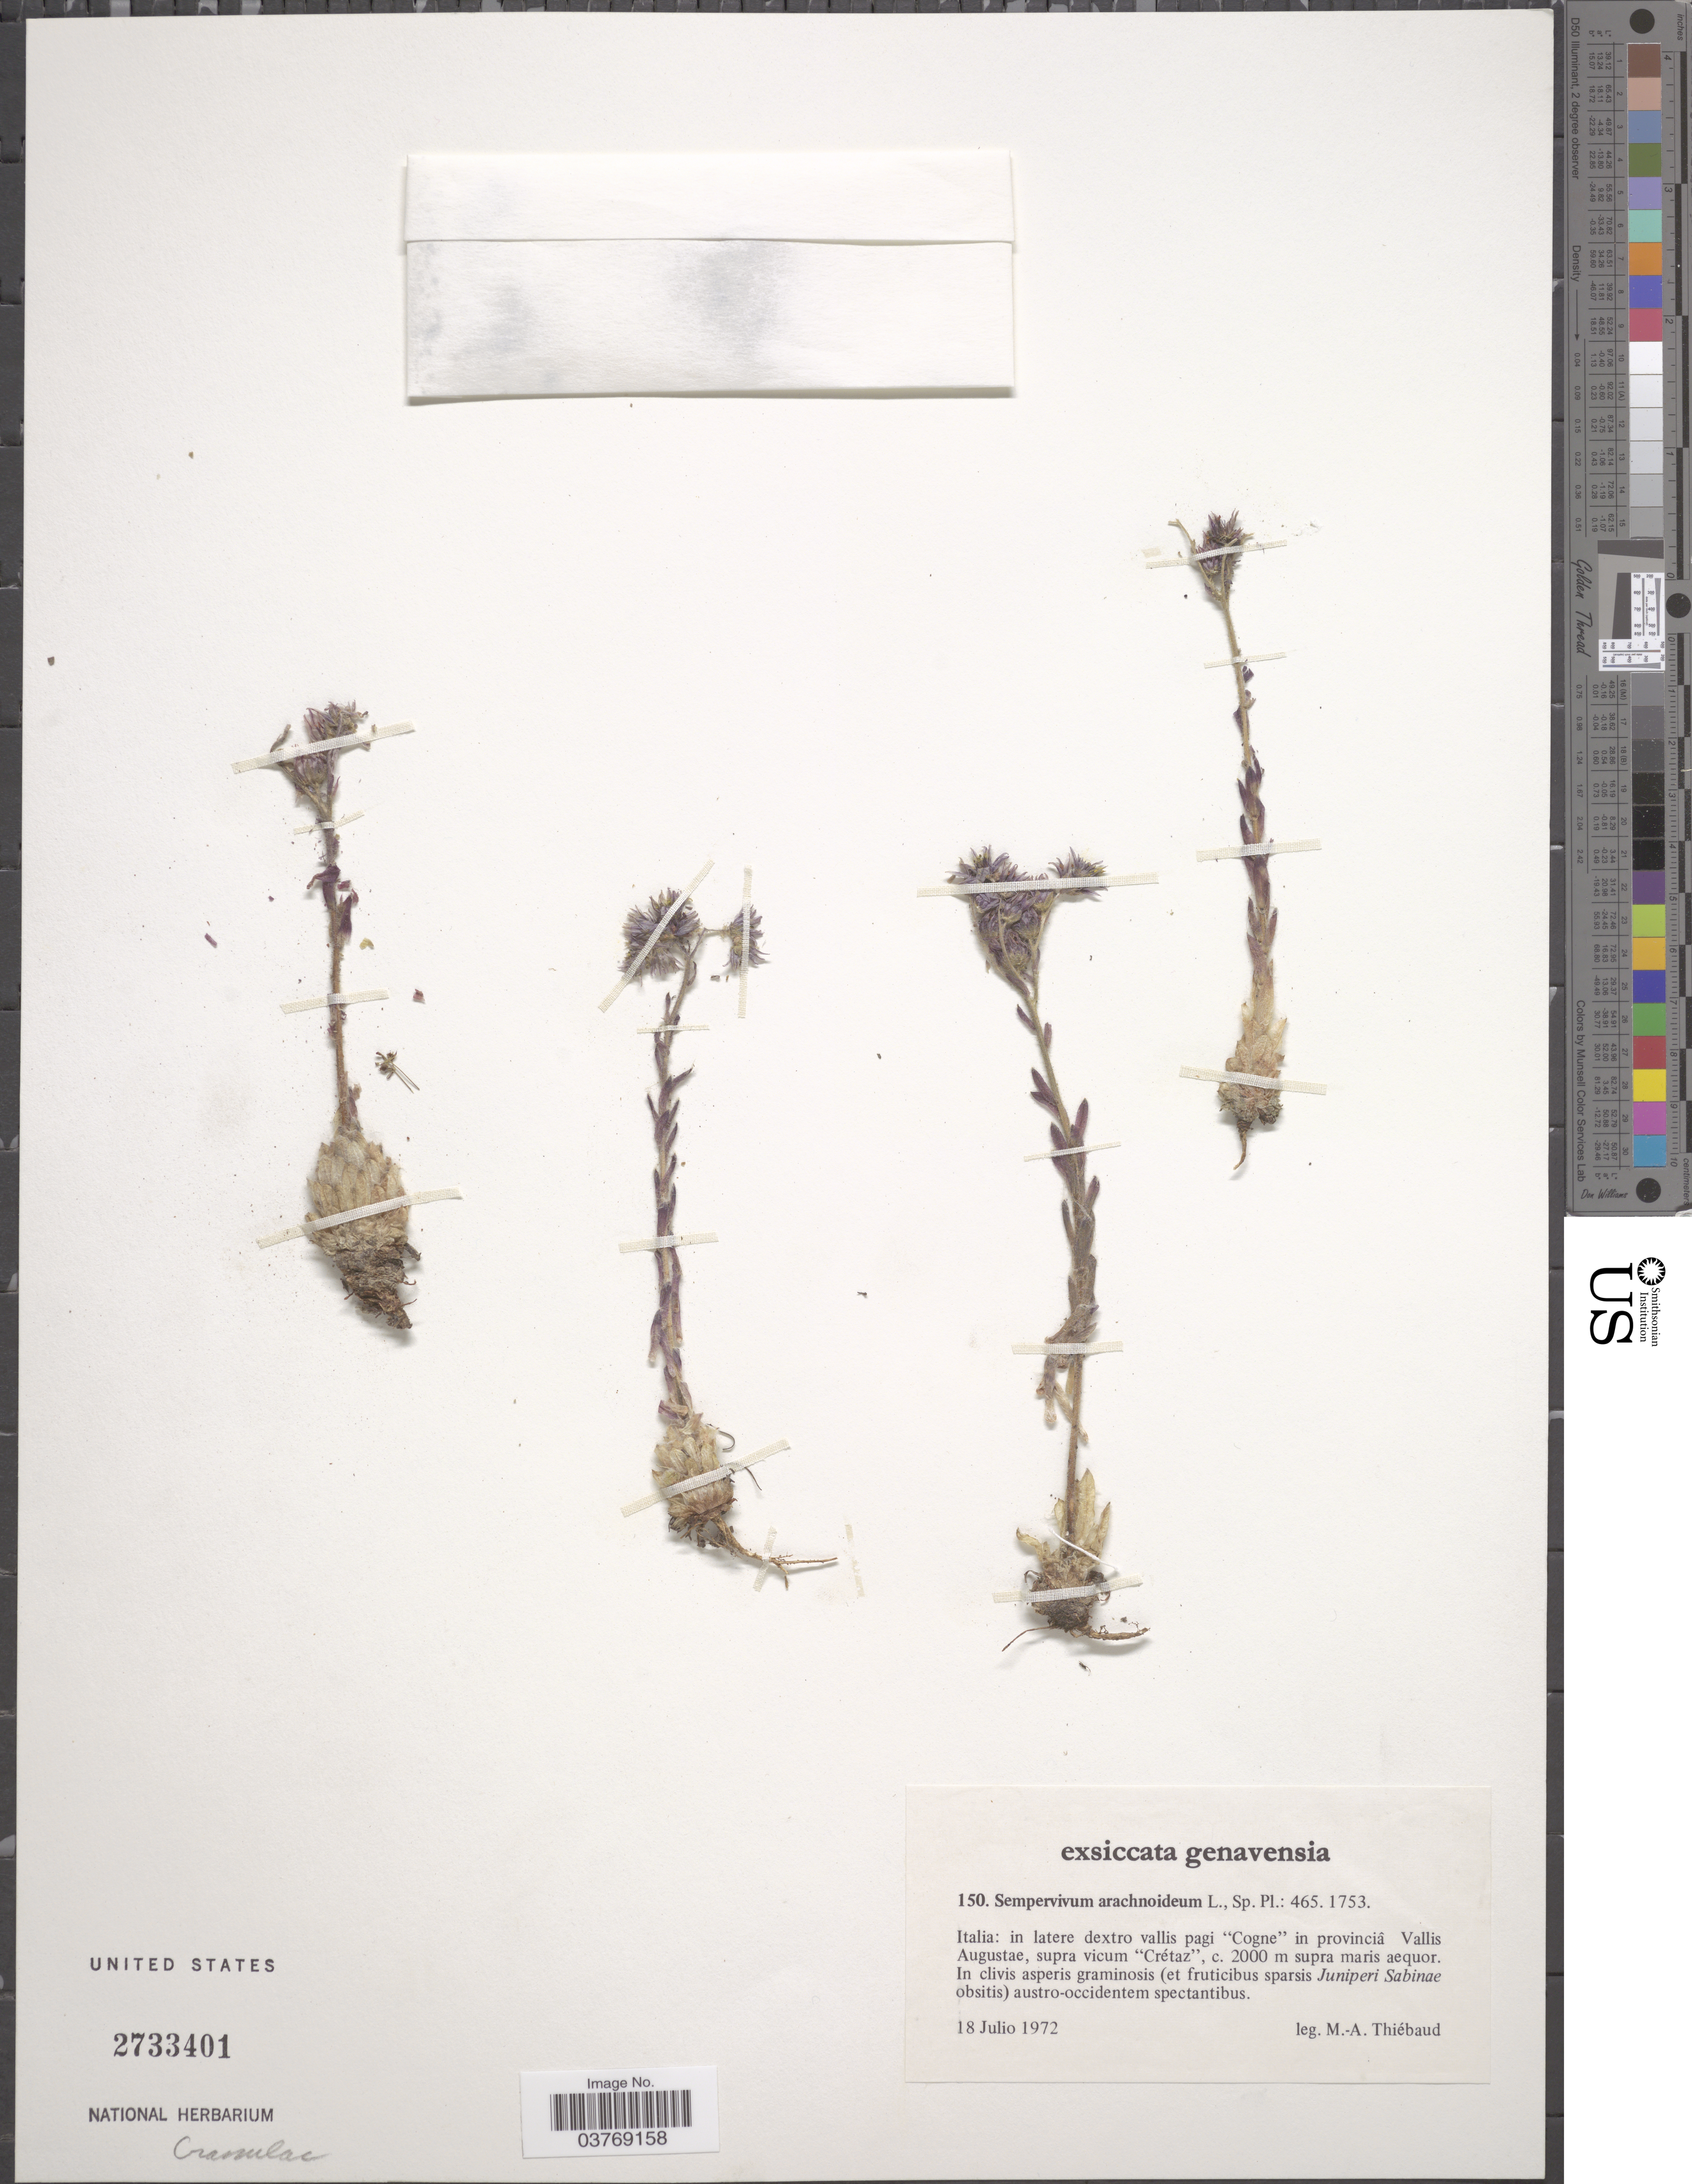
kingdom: Plantae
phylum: Tracheophyta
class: Magnoliopsida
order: Saxifragales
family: Crassulaceae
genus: Sempervivum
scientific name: Sempervivum arachnoideum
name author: L.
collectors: M. Thiebaud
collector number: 150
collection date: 1972-07-18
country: Italy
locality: Genavensia. Italia: in latere dextro vallis pagi "Cogne" in provinciâ Vallis Augustae, supra vicum "Crétaz".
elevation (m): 2000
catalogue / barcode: US 2733401